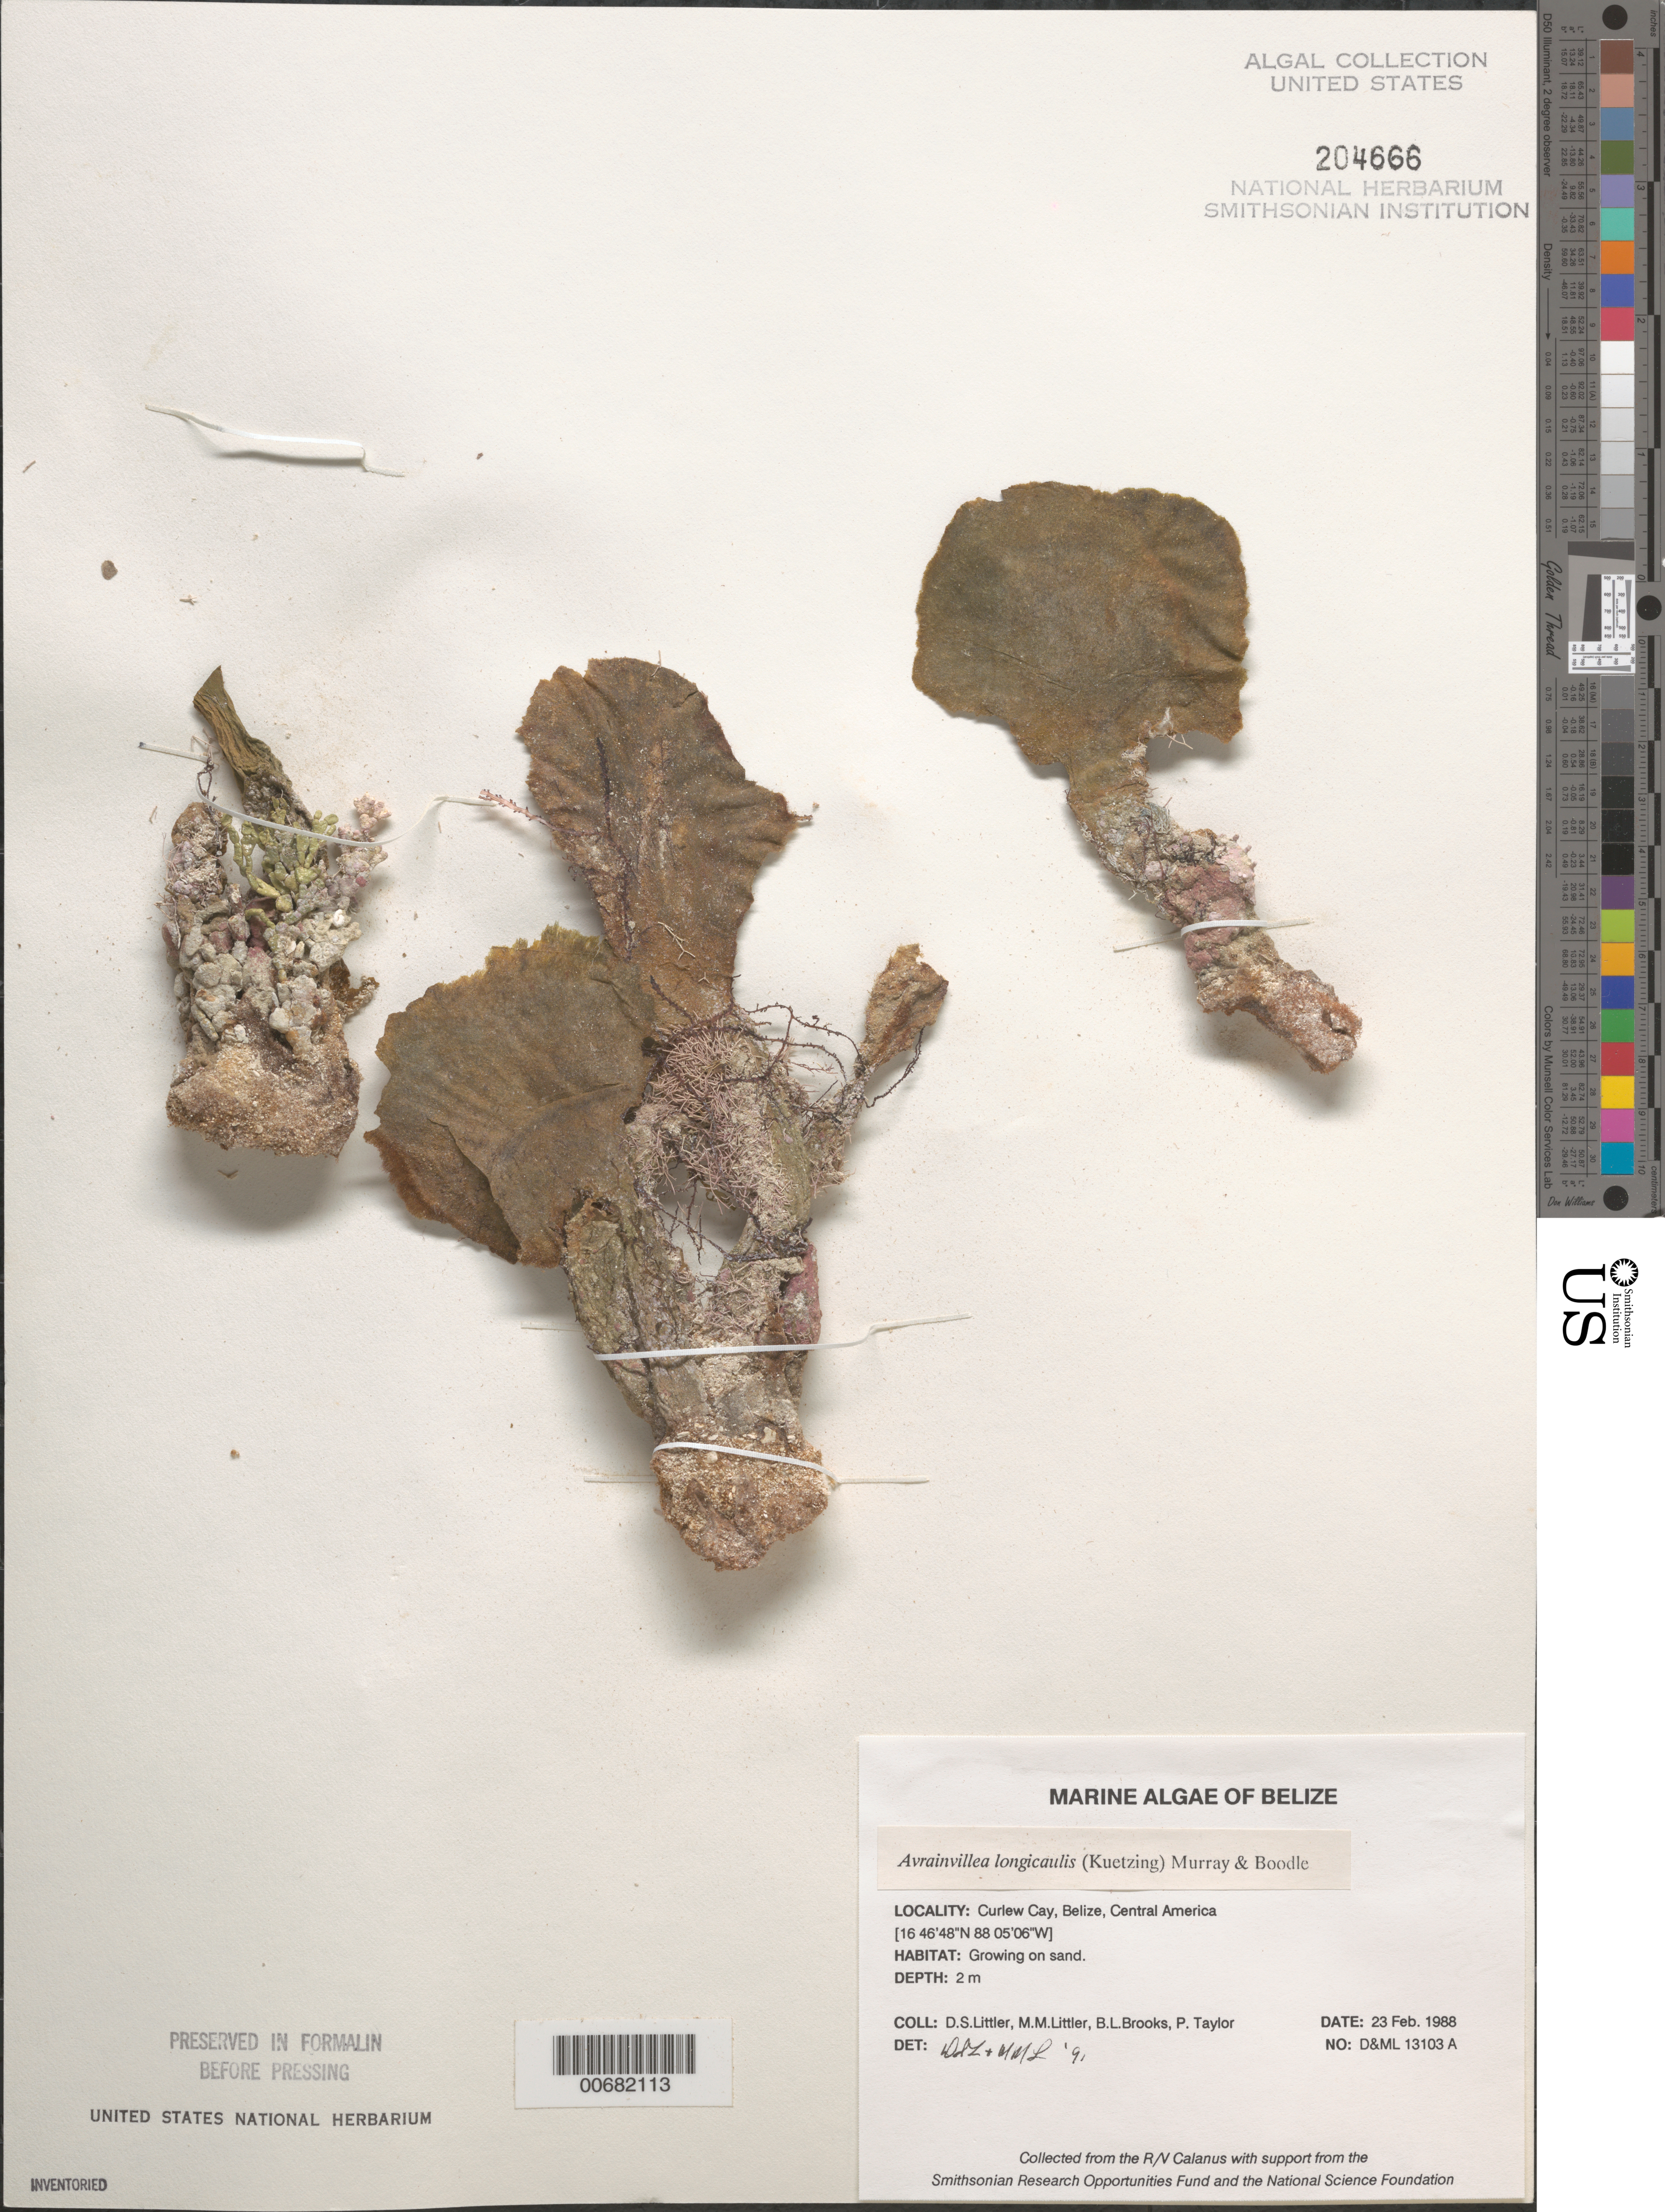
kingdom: Plantae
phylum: Chlorophyta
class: Ulvophyceae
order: Bryopsidales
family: Dichotomosiphonaceae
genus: Avrainvillea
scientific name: Avrainvillea longicaulis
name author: (Kütz.) G. Murray & Boodle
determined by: Littler, D. S.; Littler, M. M.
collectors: M. M. Littler, D. S. Littler, B. Brooks & P. R. Taylor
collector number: D&ML 13103a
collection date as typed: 23 Feb 1988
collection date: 1988-02-23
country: Belize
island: Curlew Cay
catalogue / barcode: US 204666